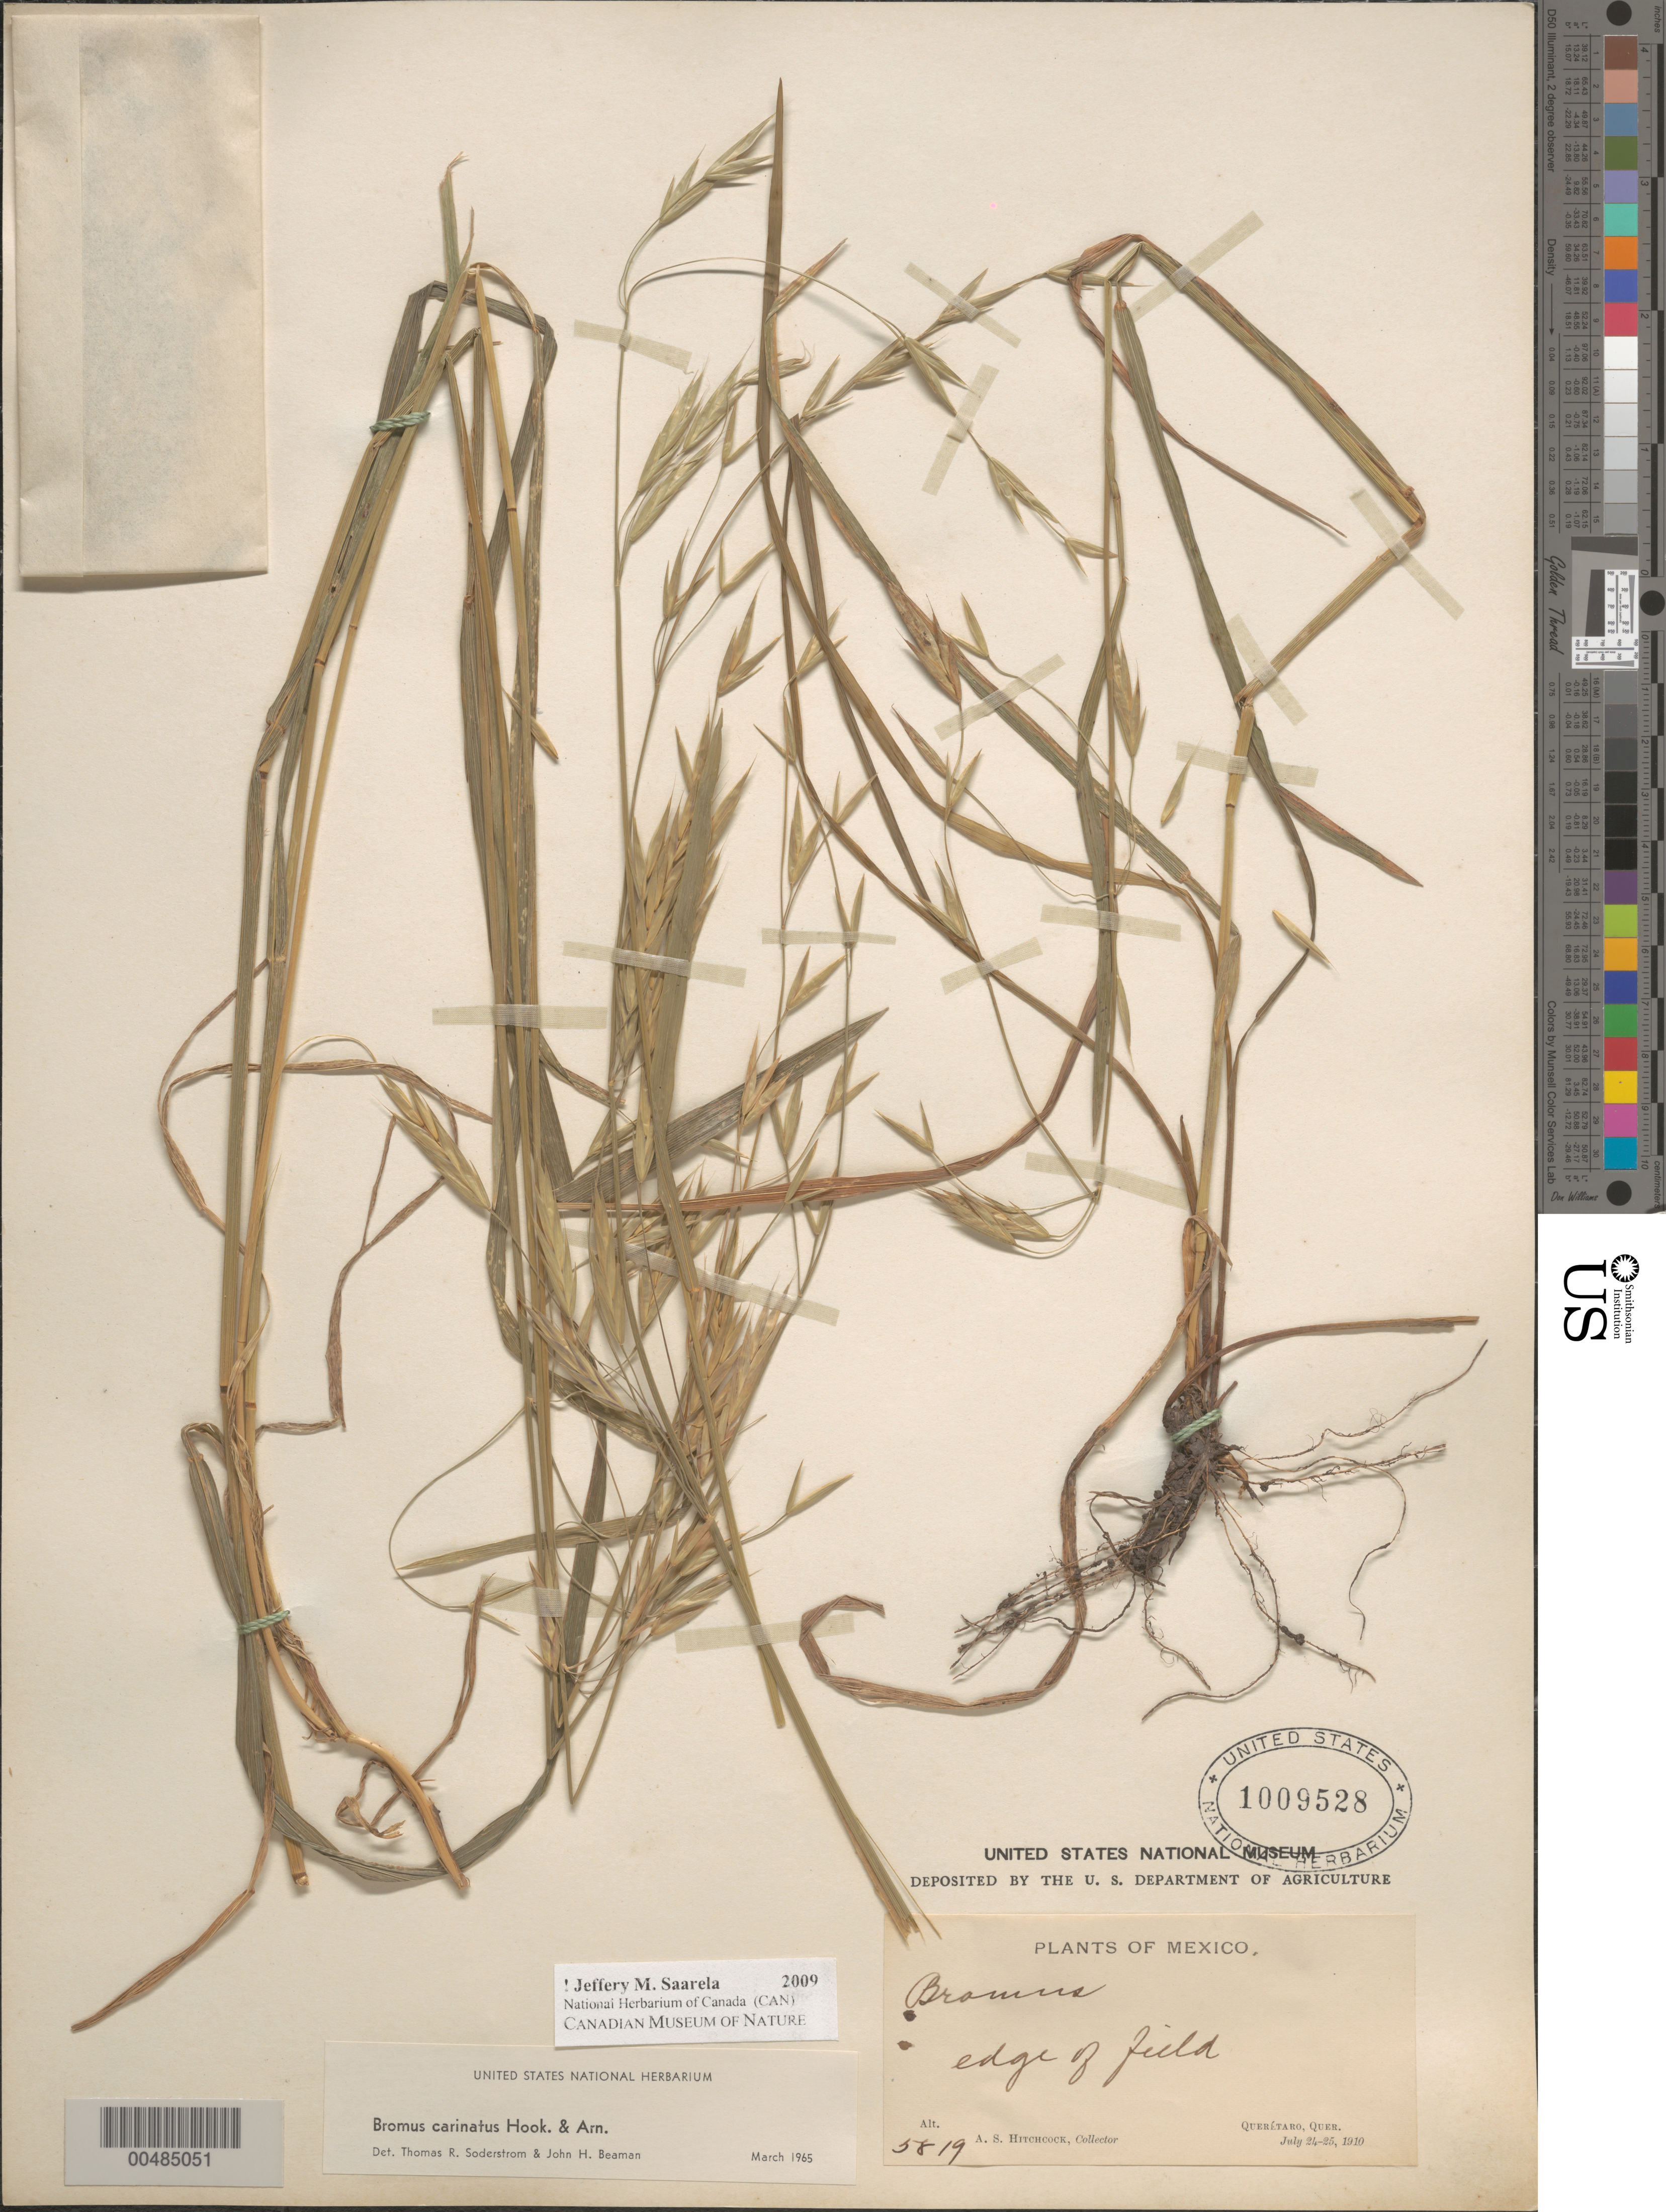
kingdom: Plantae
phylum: Tracheophyta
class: Liliopsida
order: Poales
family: Poaceae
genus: Bromus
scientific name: Bromus carinatus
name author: Hook. & Arn.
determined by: Soderstrom, T. R.; Beaman, J. H.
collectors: A. S. Hitchcock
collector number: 5819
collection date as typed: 24 Jul 1910 to 25 Jul 1910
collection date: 1910-07-24/1910-07-25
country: Mexico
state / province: Querétaro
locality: Quer‚taro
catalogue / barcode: US 1009528